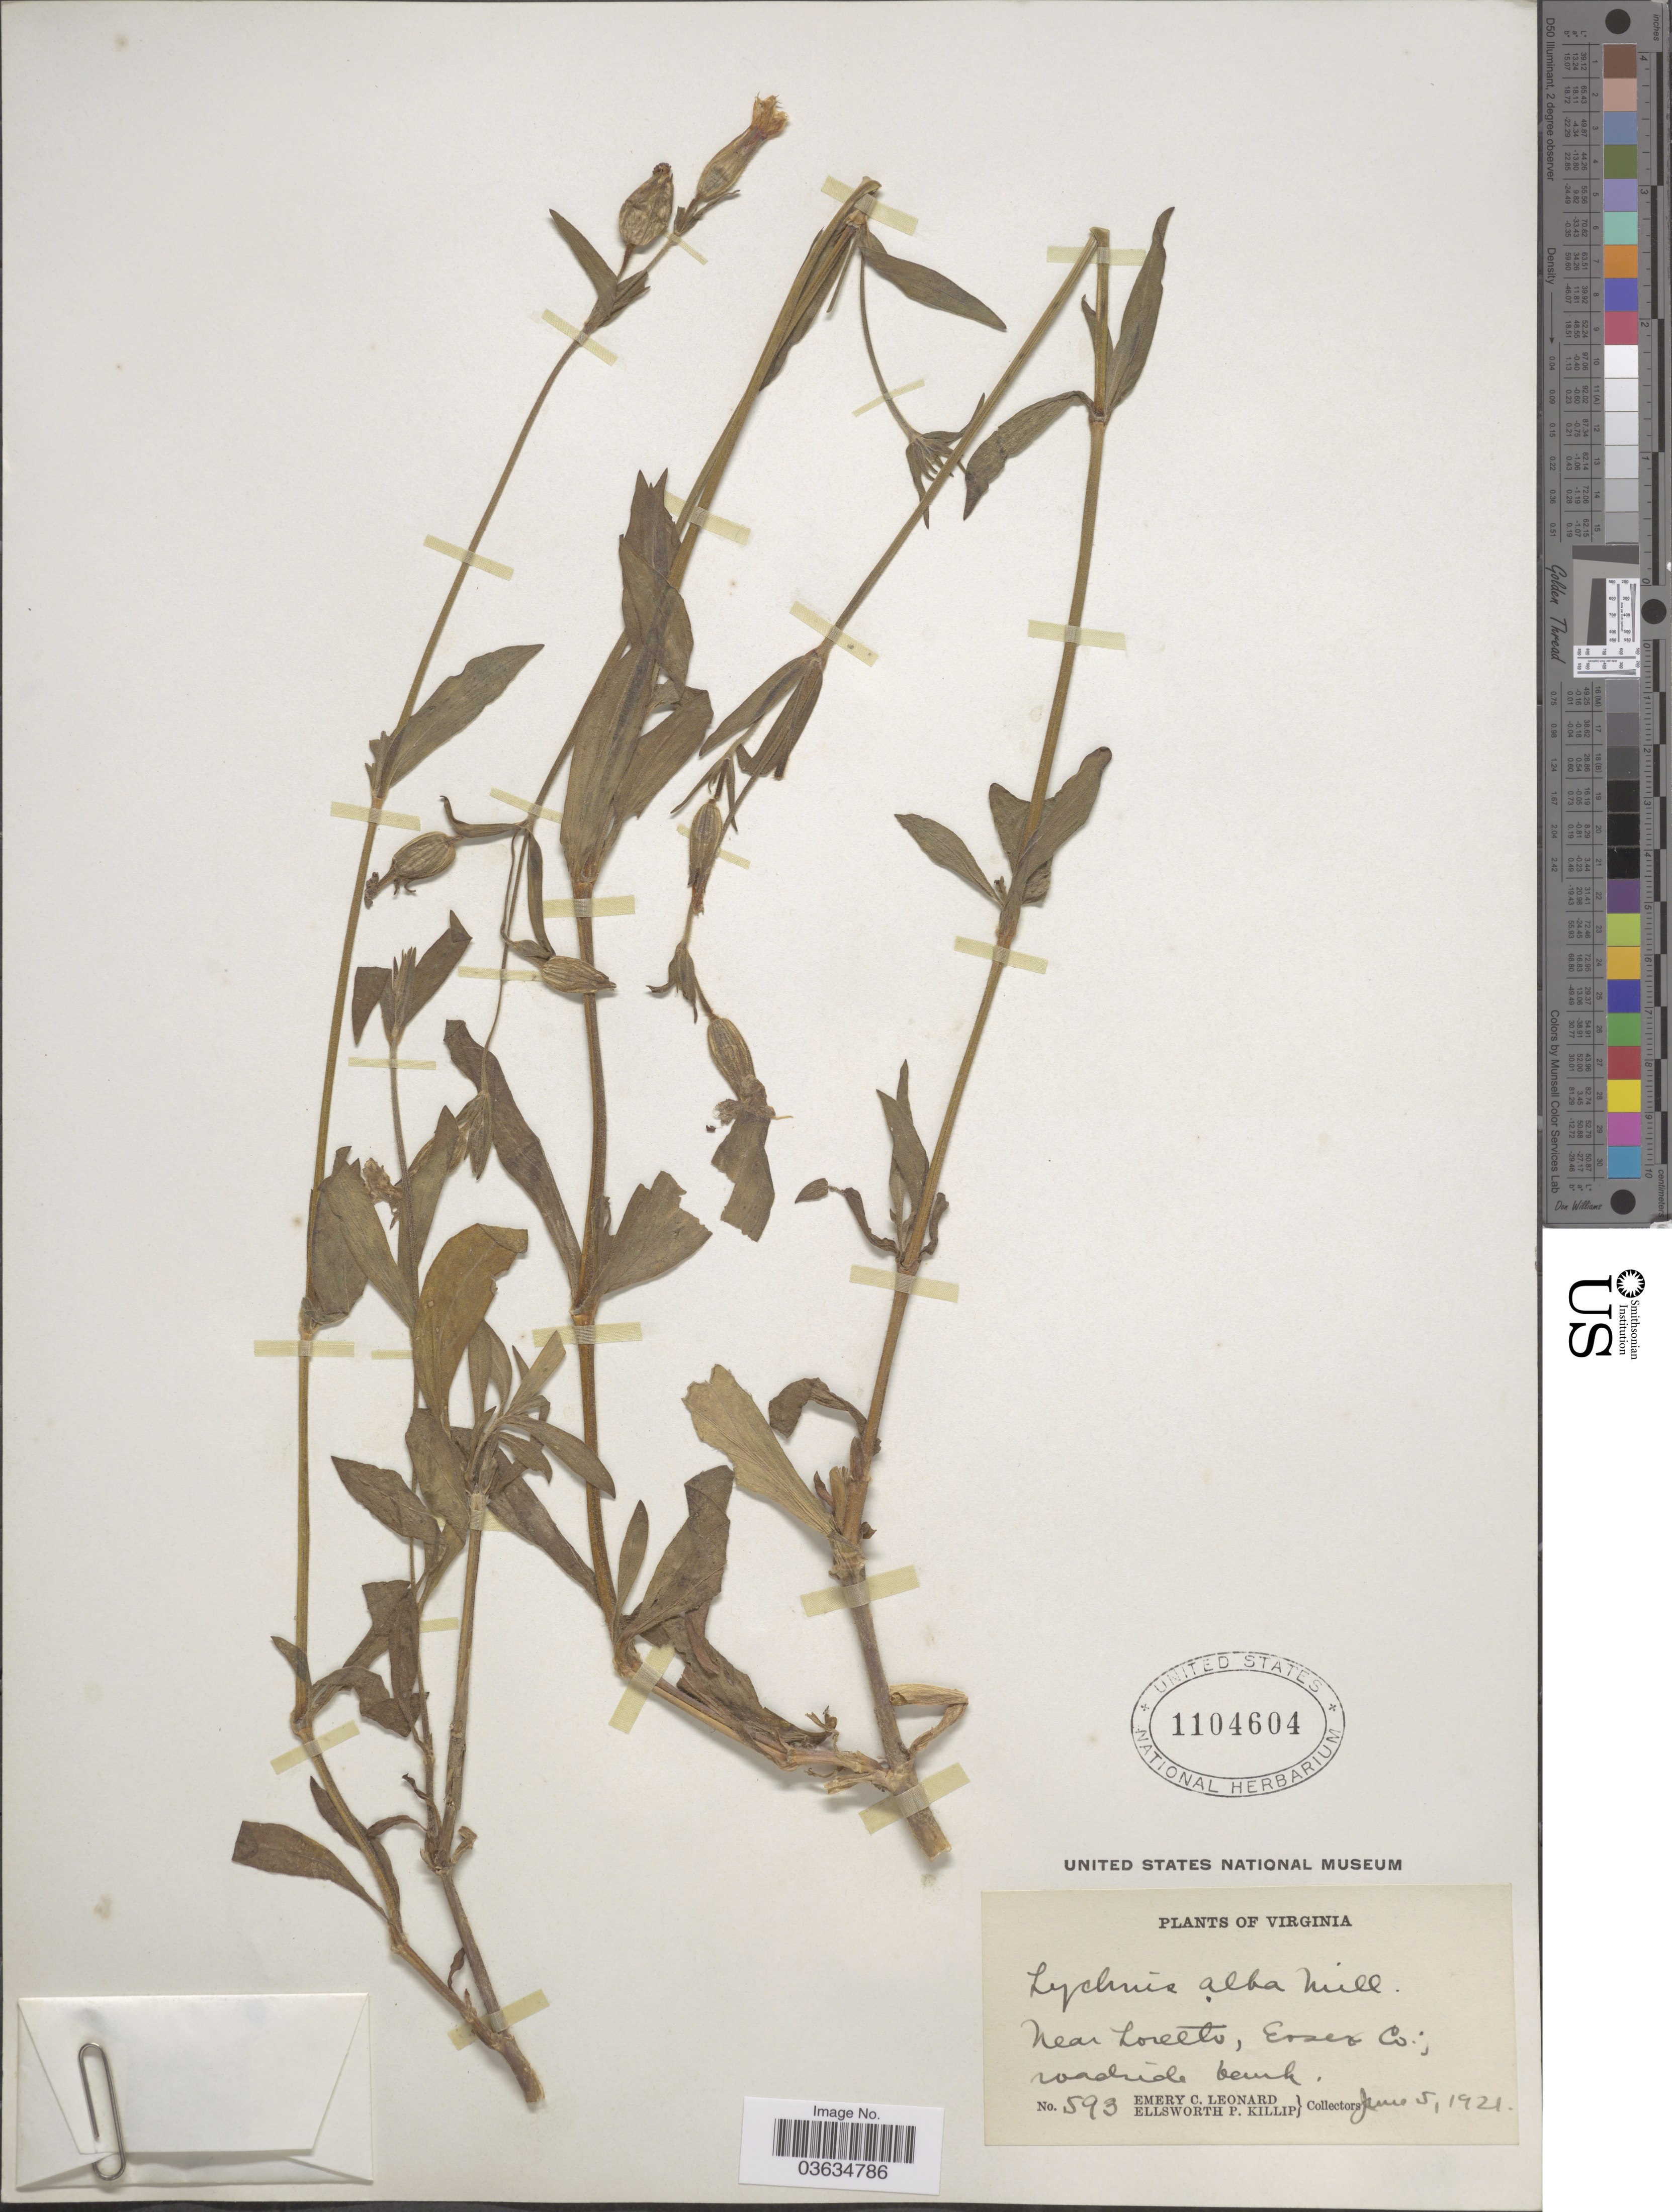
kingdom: Plantae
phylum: Tracheophyta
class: Magnoliopsida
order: Caryophyllales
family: Caryophyllaceae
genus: Silene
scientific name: Silene latifolia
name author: Poir.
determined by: Strong, Mark T., (BOT), Smithsonian Institution - National Museum of Natural History (UNITED STATES)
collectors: E. C. Leonard & E. P. Killip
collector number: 593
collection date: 1921-06-05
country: United States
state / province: Virginia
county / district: Essex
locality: Near Loretto, Essex Co.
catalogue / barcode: US 1104604